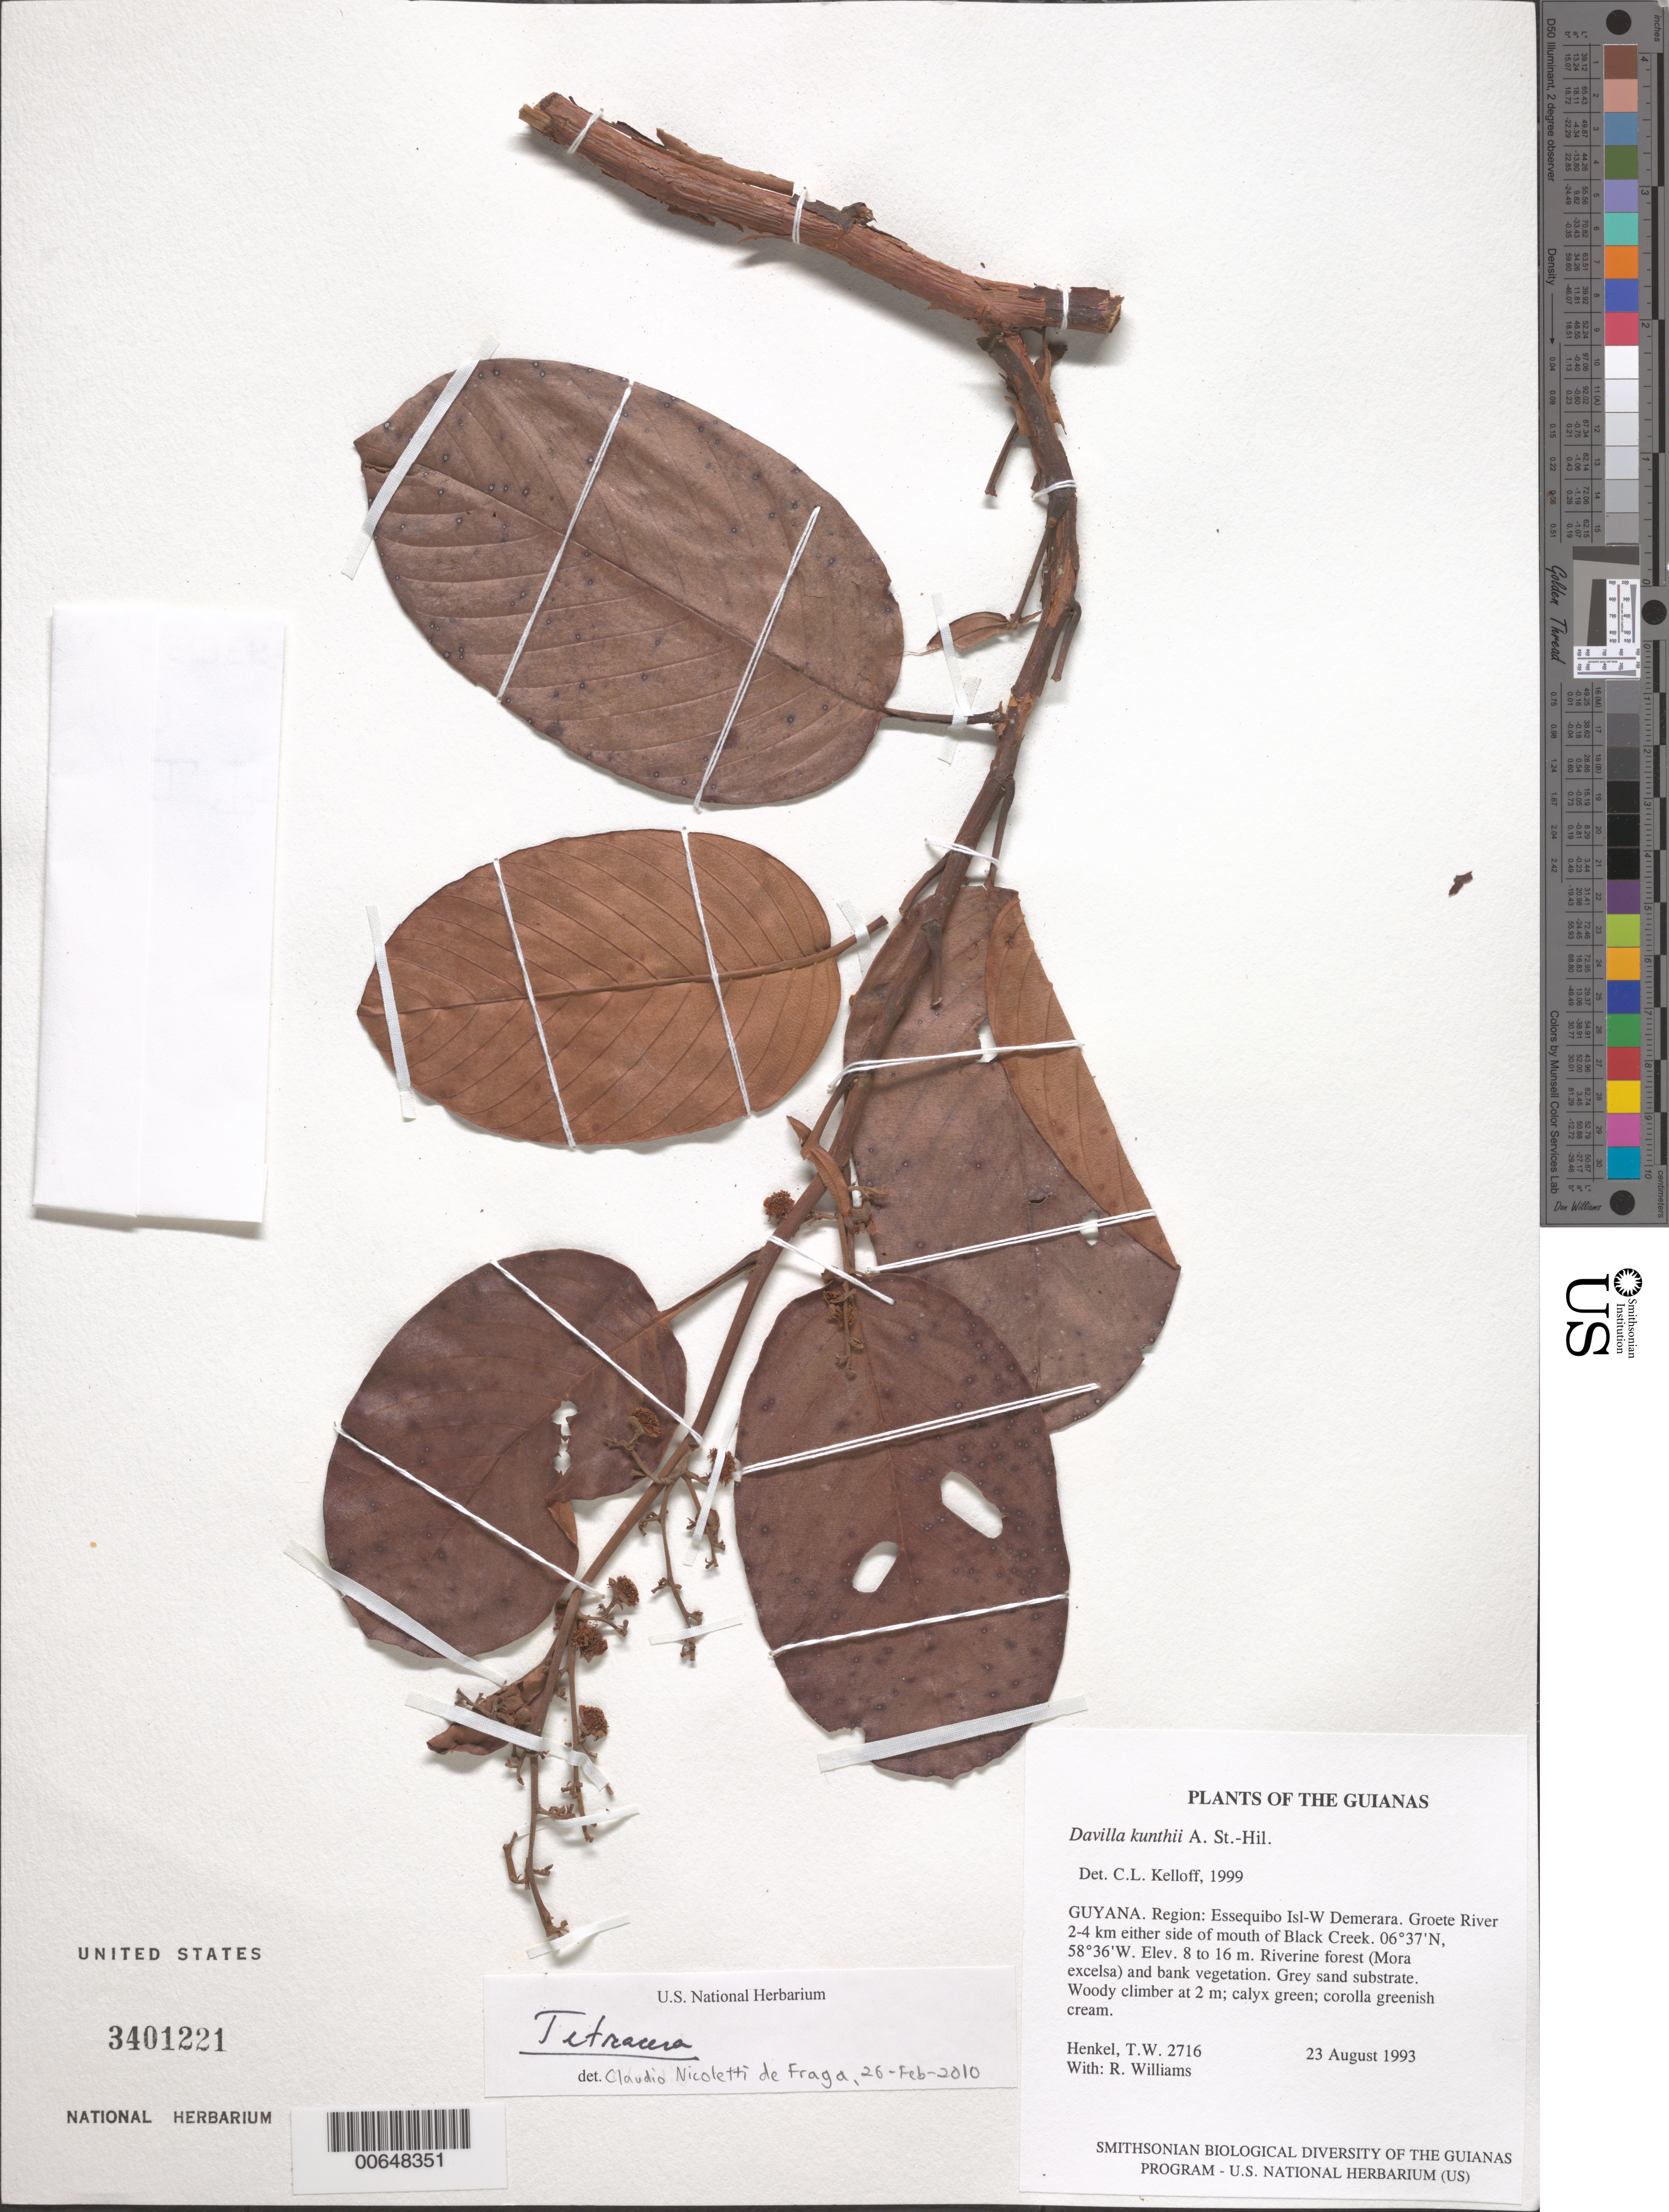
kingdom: Plantae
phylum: Tracheophyta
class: Magnoliopsida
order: Dilleniales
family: Dilleniaceae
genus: Tetracera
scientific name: Tetracera sp.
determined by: Fraga, C. N. de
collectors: T. Henkel & R. Williams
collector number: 2716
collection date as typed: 23 August 1993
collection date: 1993-08-23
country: Guyana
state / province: Essequibo Isl-W. Demerara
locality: Groete River 2-4 km either side of mouth of Black Creek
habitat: Riverine forest (Mora excelsa) and bank vegetation. Grey sand substrate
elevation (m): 8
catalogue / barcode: US 3401221